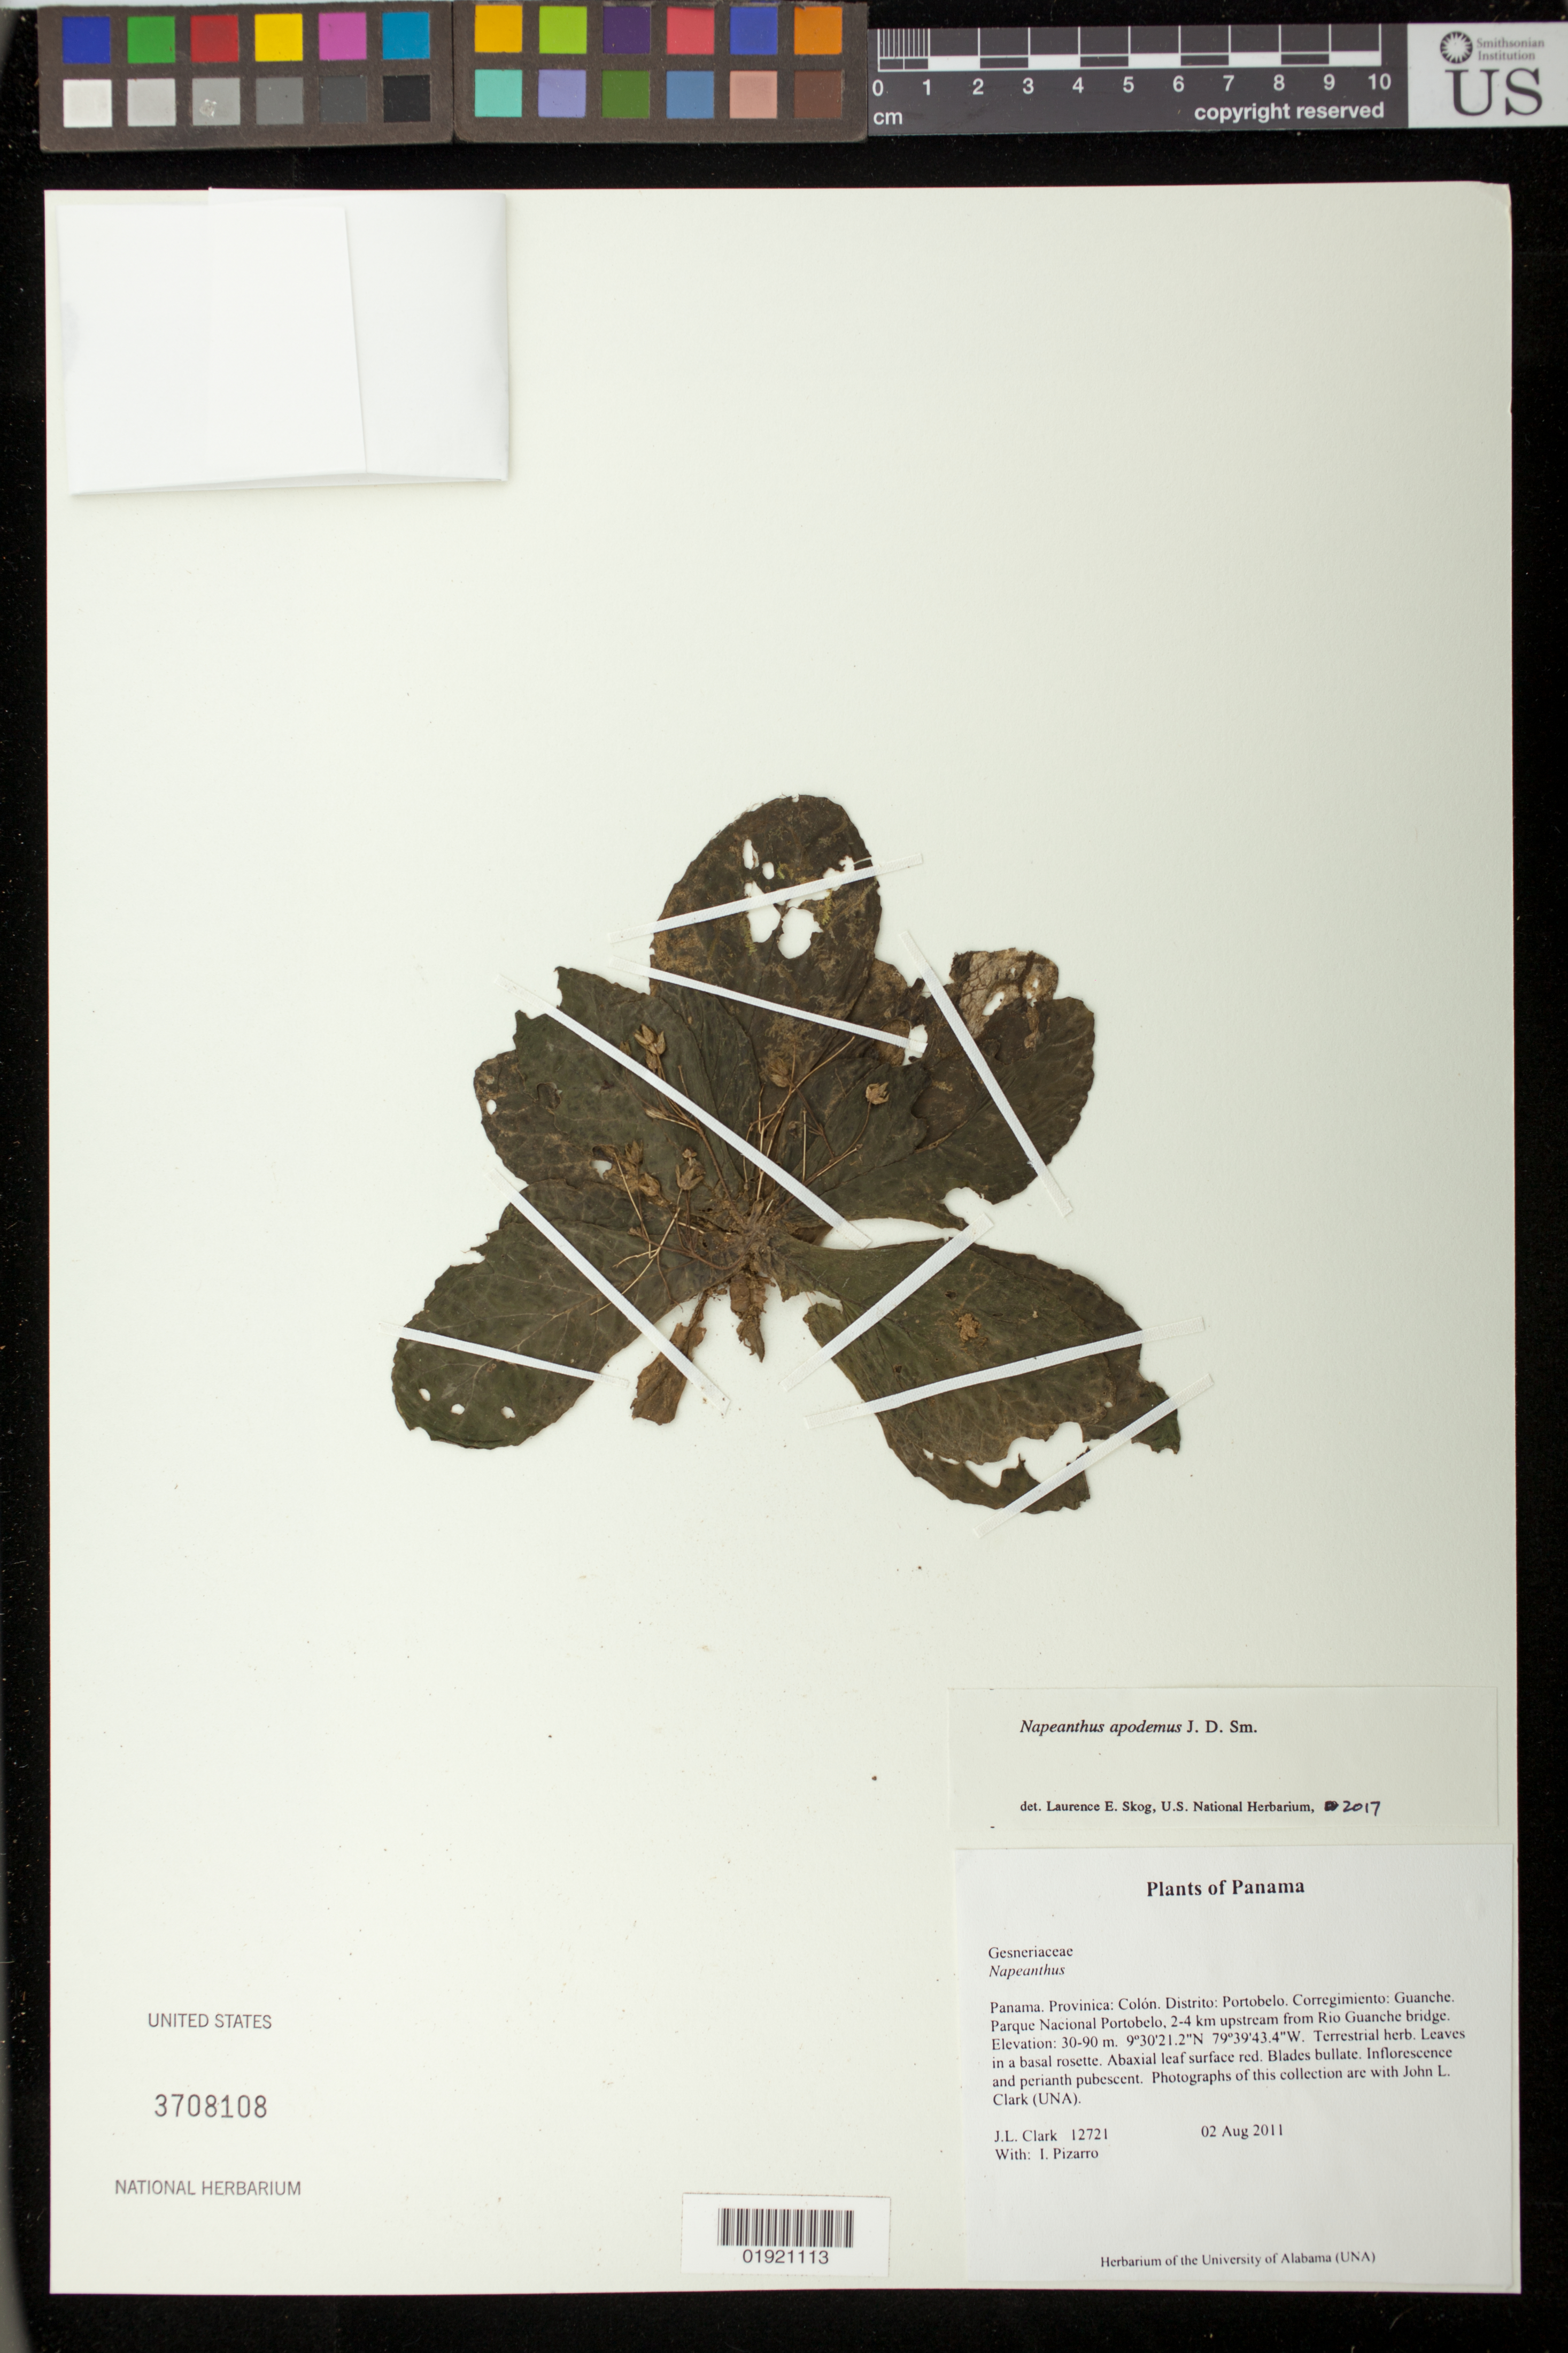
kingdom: Plantae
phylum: Tracheophyta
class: Magnoliopsida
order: Lamiales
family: Gesneriaceae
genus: Napeanthus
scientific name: Napeanthus bullatus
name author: Wiehler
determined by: Skog, Laurence E.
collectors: J. L. Clark & I. Pizarro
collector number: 12721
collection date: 2011-08-02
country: Panama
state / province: Colón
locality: Distrito: Portobelo. Corregimiento: Guanche. Parque Nacional Portobelo, 2-4 km upstream from Rio Guanche bridge.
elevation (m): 30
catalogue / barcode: US 3708108